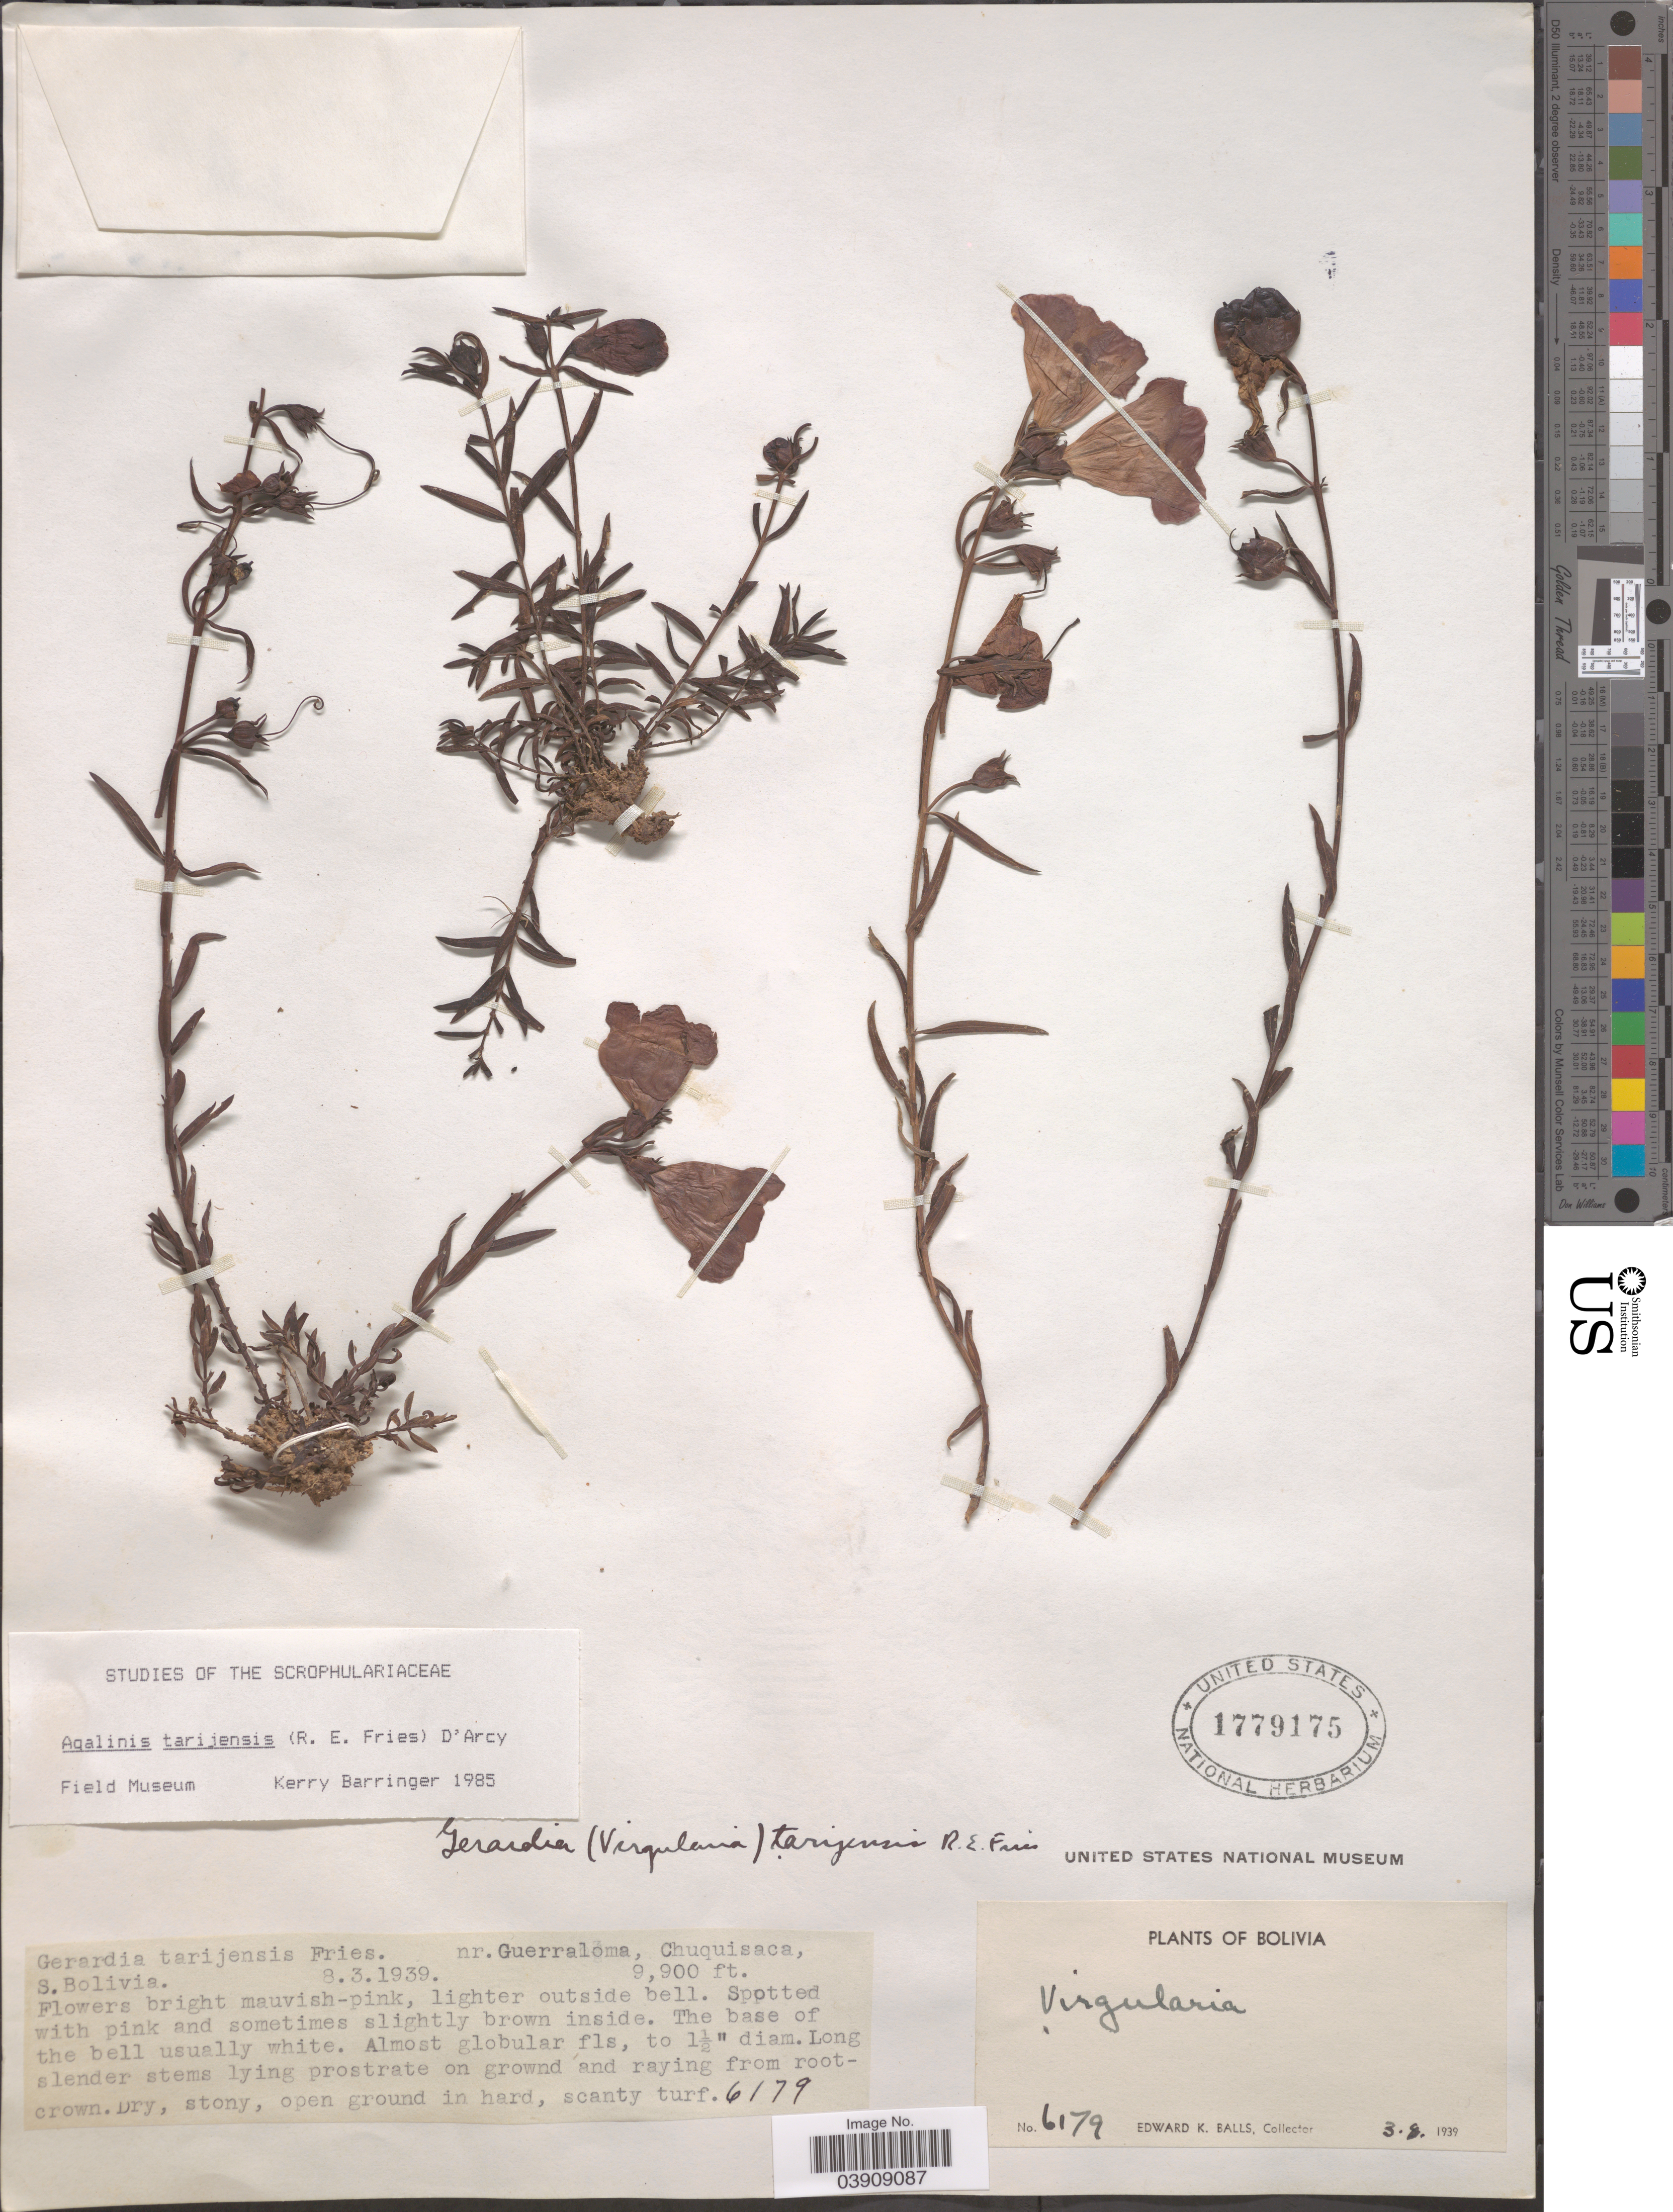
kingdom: Plantae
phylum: Tracheophyta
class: Magnoliopsida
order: Lamiales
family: Orobanchaceae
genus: Agalinis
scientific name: Agalinis tarijensis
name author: (R.E. Fr.) D'Arcy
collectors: E. K. Balls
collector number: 6179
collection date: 1939-03-08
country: Bolivia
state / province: Chuquisaca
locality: Nr. Guerraloma, S. Bolivia.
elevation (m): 3018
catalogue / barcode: US 1779175